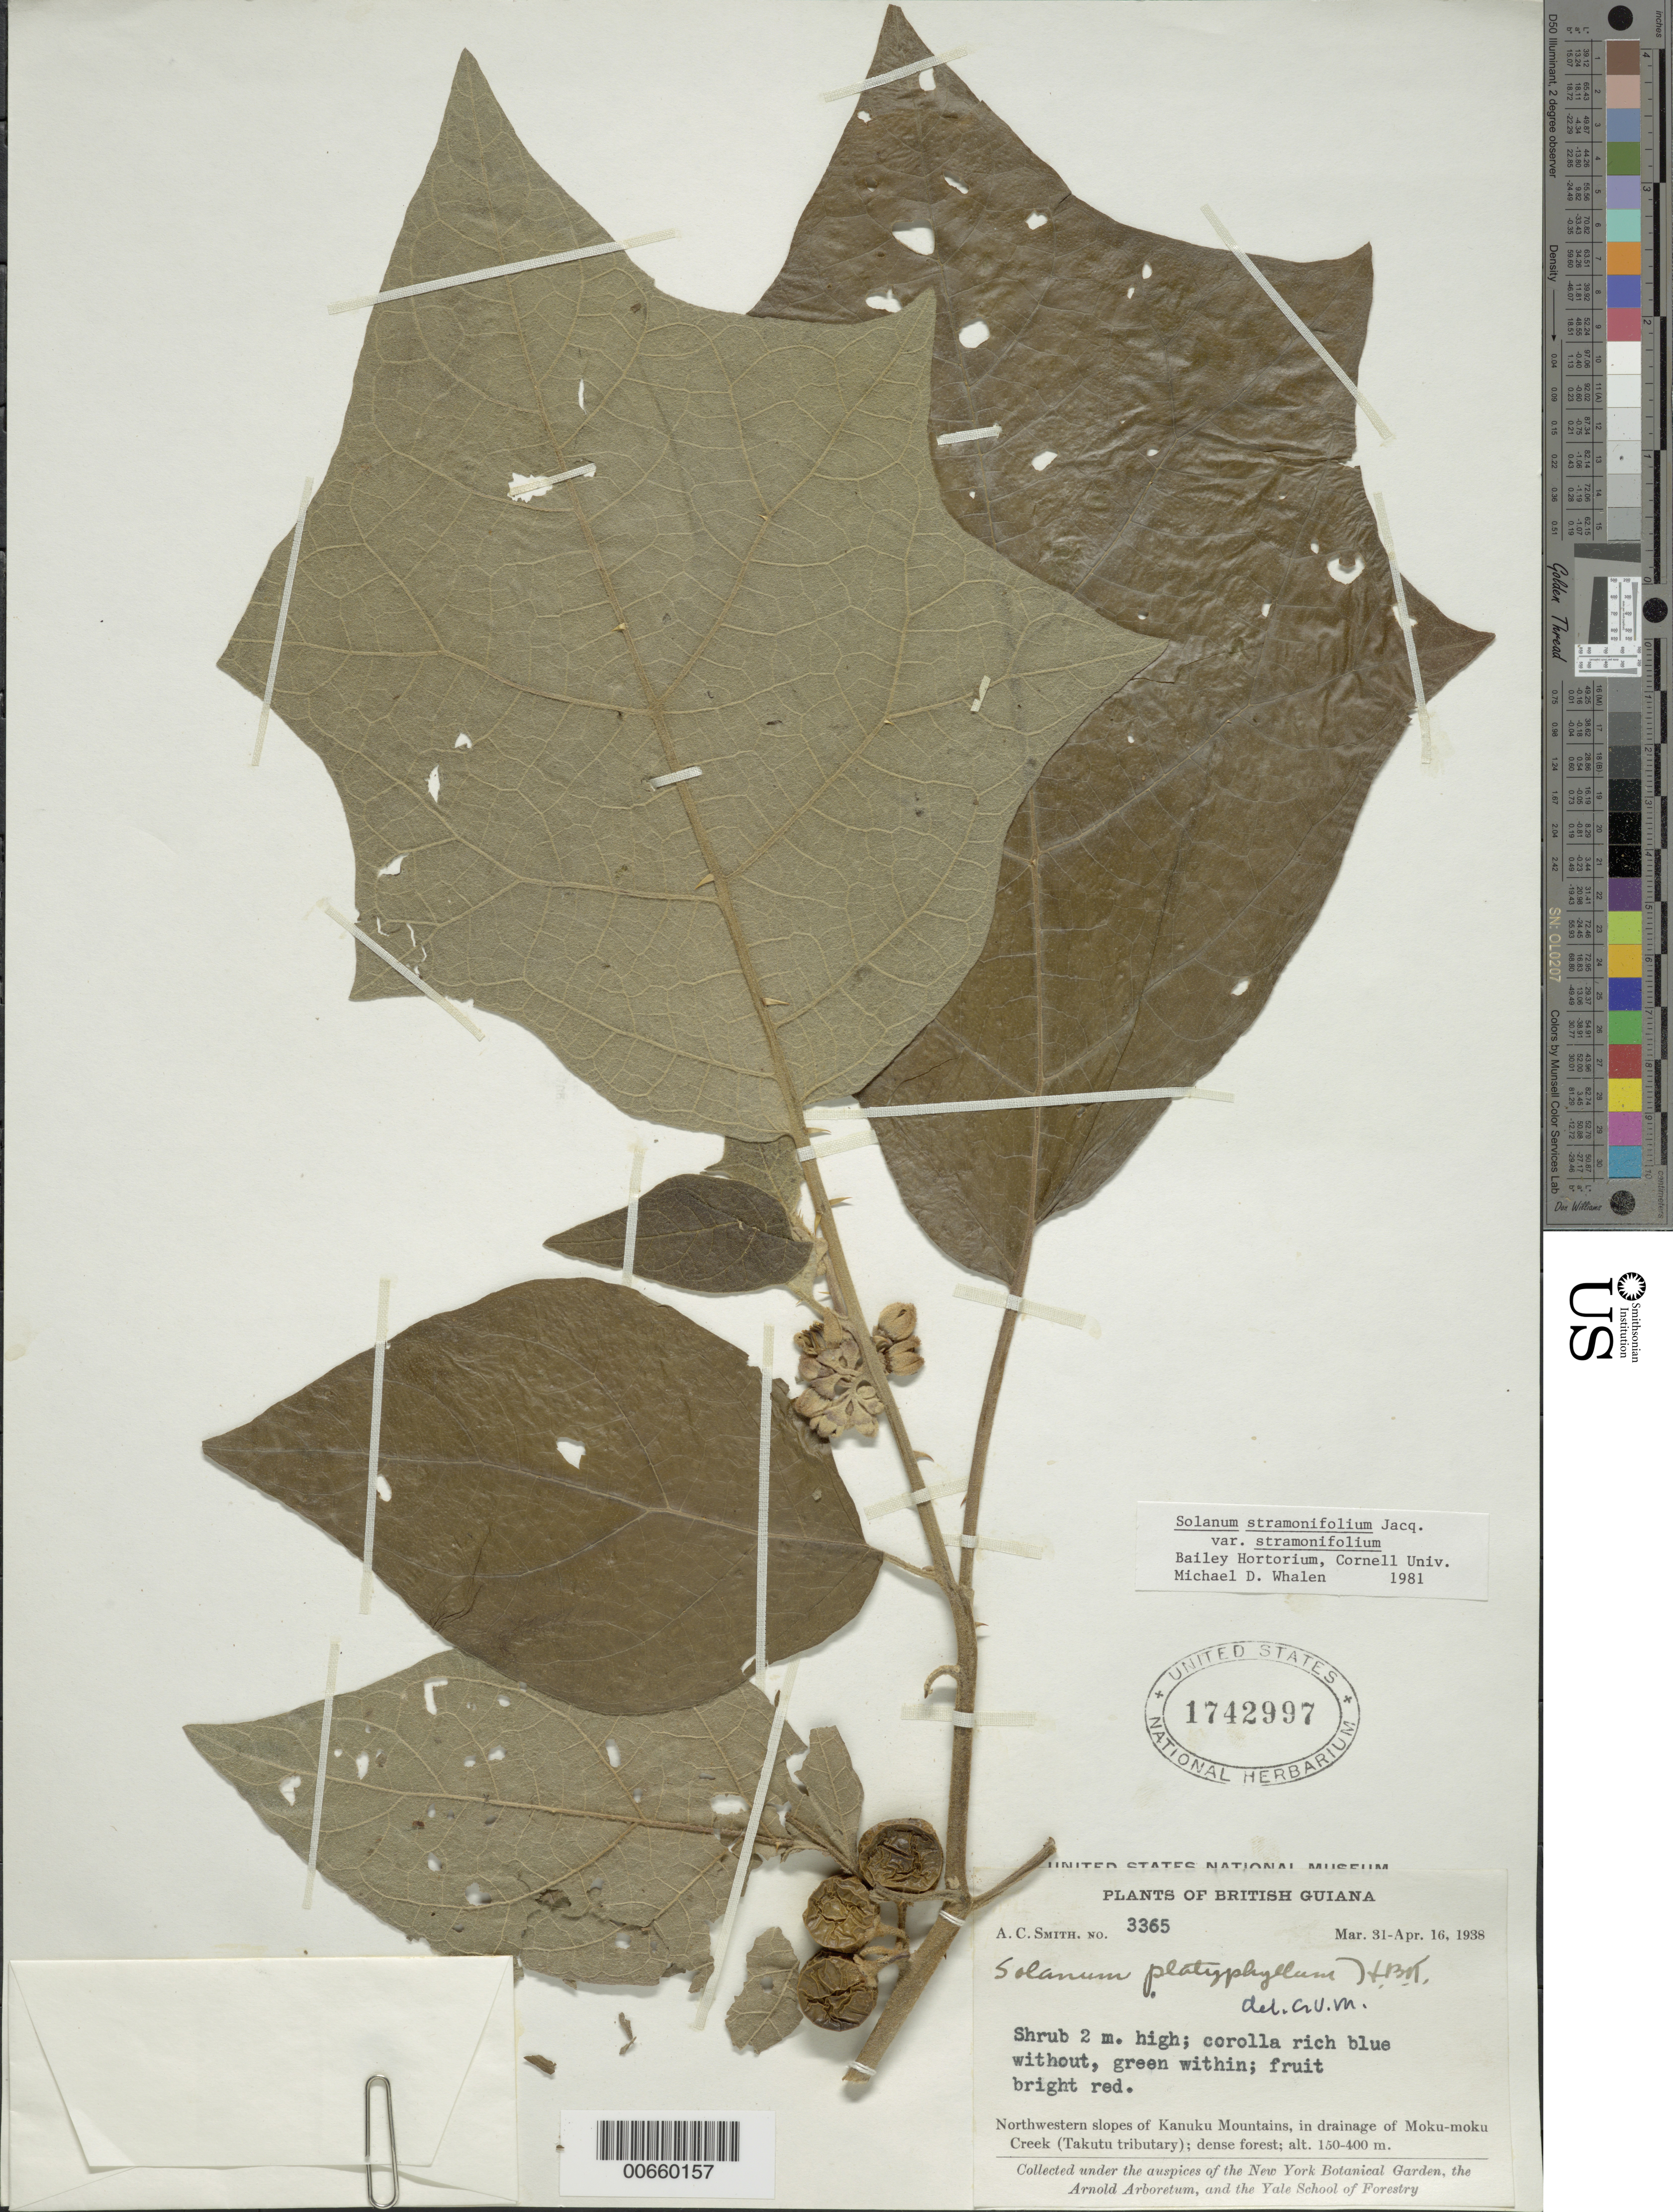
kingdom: Plantae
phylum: Tracheophyta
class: Magnoliopsida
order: Solanales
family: Solanaceae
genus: Solanum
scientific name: Solanum stramoniifolium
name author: Jacq.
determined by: Whalen, M. D.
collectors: A. C. Smith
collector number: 3365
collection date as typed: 3 Mar 1938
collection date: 1938-03-03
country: Guyana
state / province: U. Takutu-U. Essequibo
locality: Kanuku Mountains, NW slopes, in drainage of Moku-moku Creek (Takutu tributary)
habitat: Dense forest.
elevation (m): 150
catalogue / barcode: US 1742997